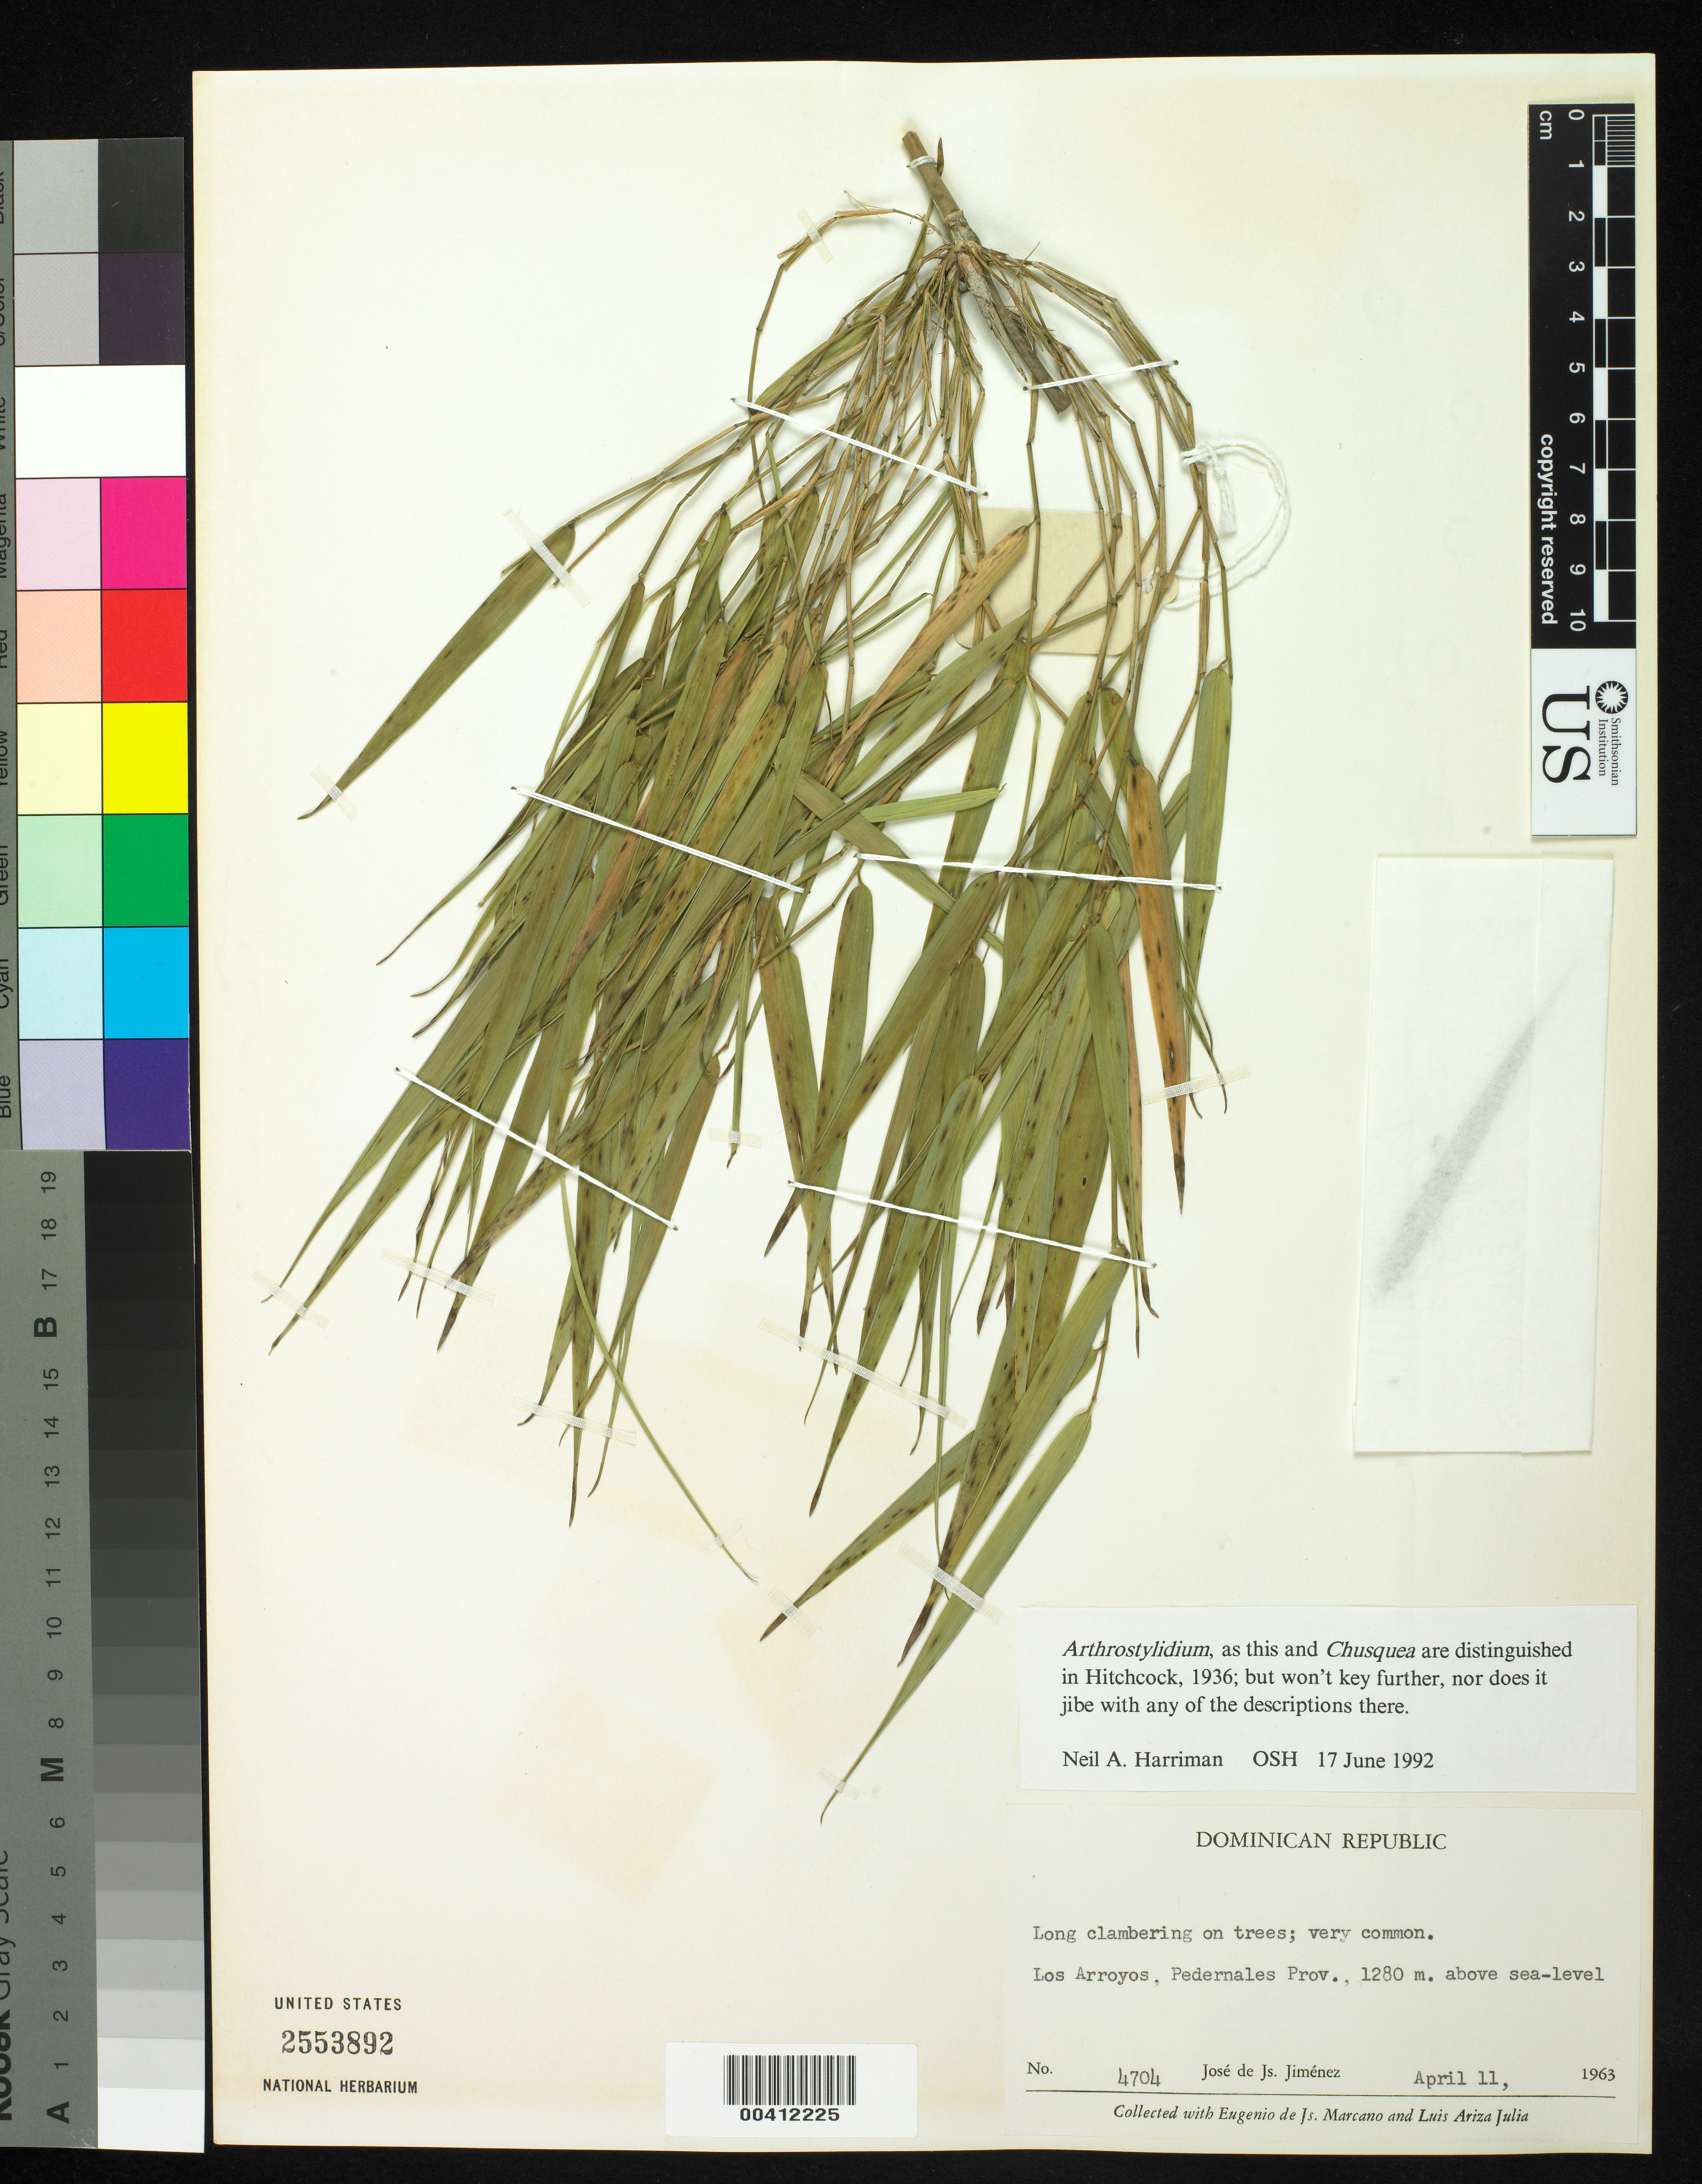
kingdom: Plantae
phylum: Tracheophyta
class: Liliopsida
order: Poales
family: Poaceae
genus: Arthrostylidium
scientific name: Arthrostylidium sp.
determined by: Harriman, N. A.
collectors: J. J. Jiménez Almonte, E. J. Marcano F. & L. Julia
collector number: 4704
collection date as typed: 11 Apr 1963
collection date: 1963-04-11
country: Dominican Republic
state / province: Pedernales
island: Hispaniola Island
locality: Los arroyos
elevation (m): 1280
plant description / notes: Arthrostylidium, as this and Chusquea are distinguished in Hitchcock, 1936; but won't key further, nor does it jibe w/ any of the descrip. there." fide N.A. Harriman June 1992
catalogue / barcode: US 2553892